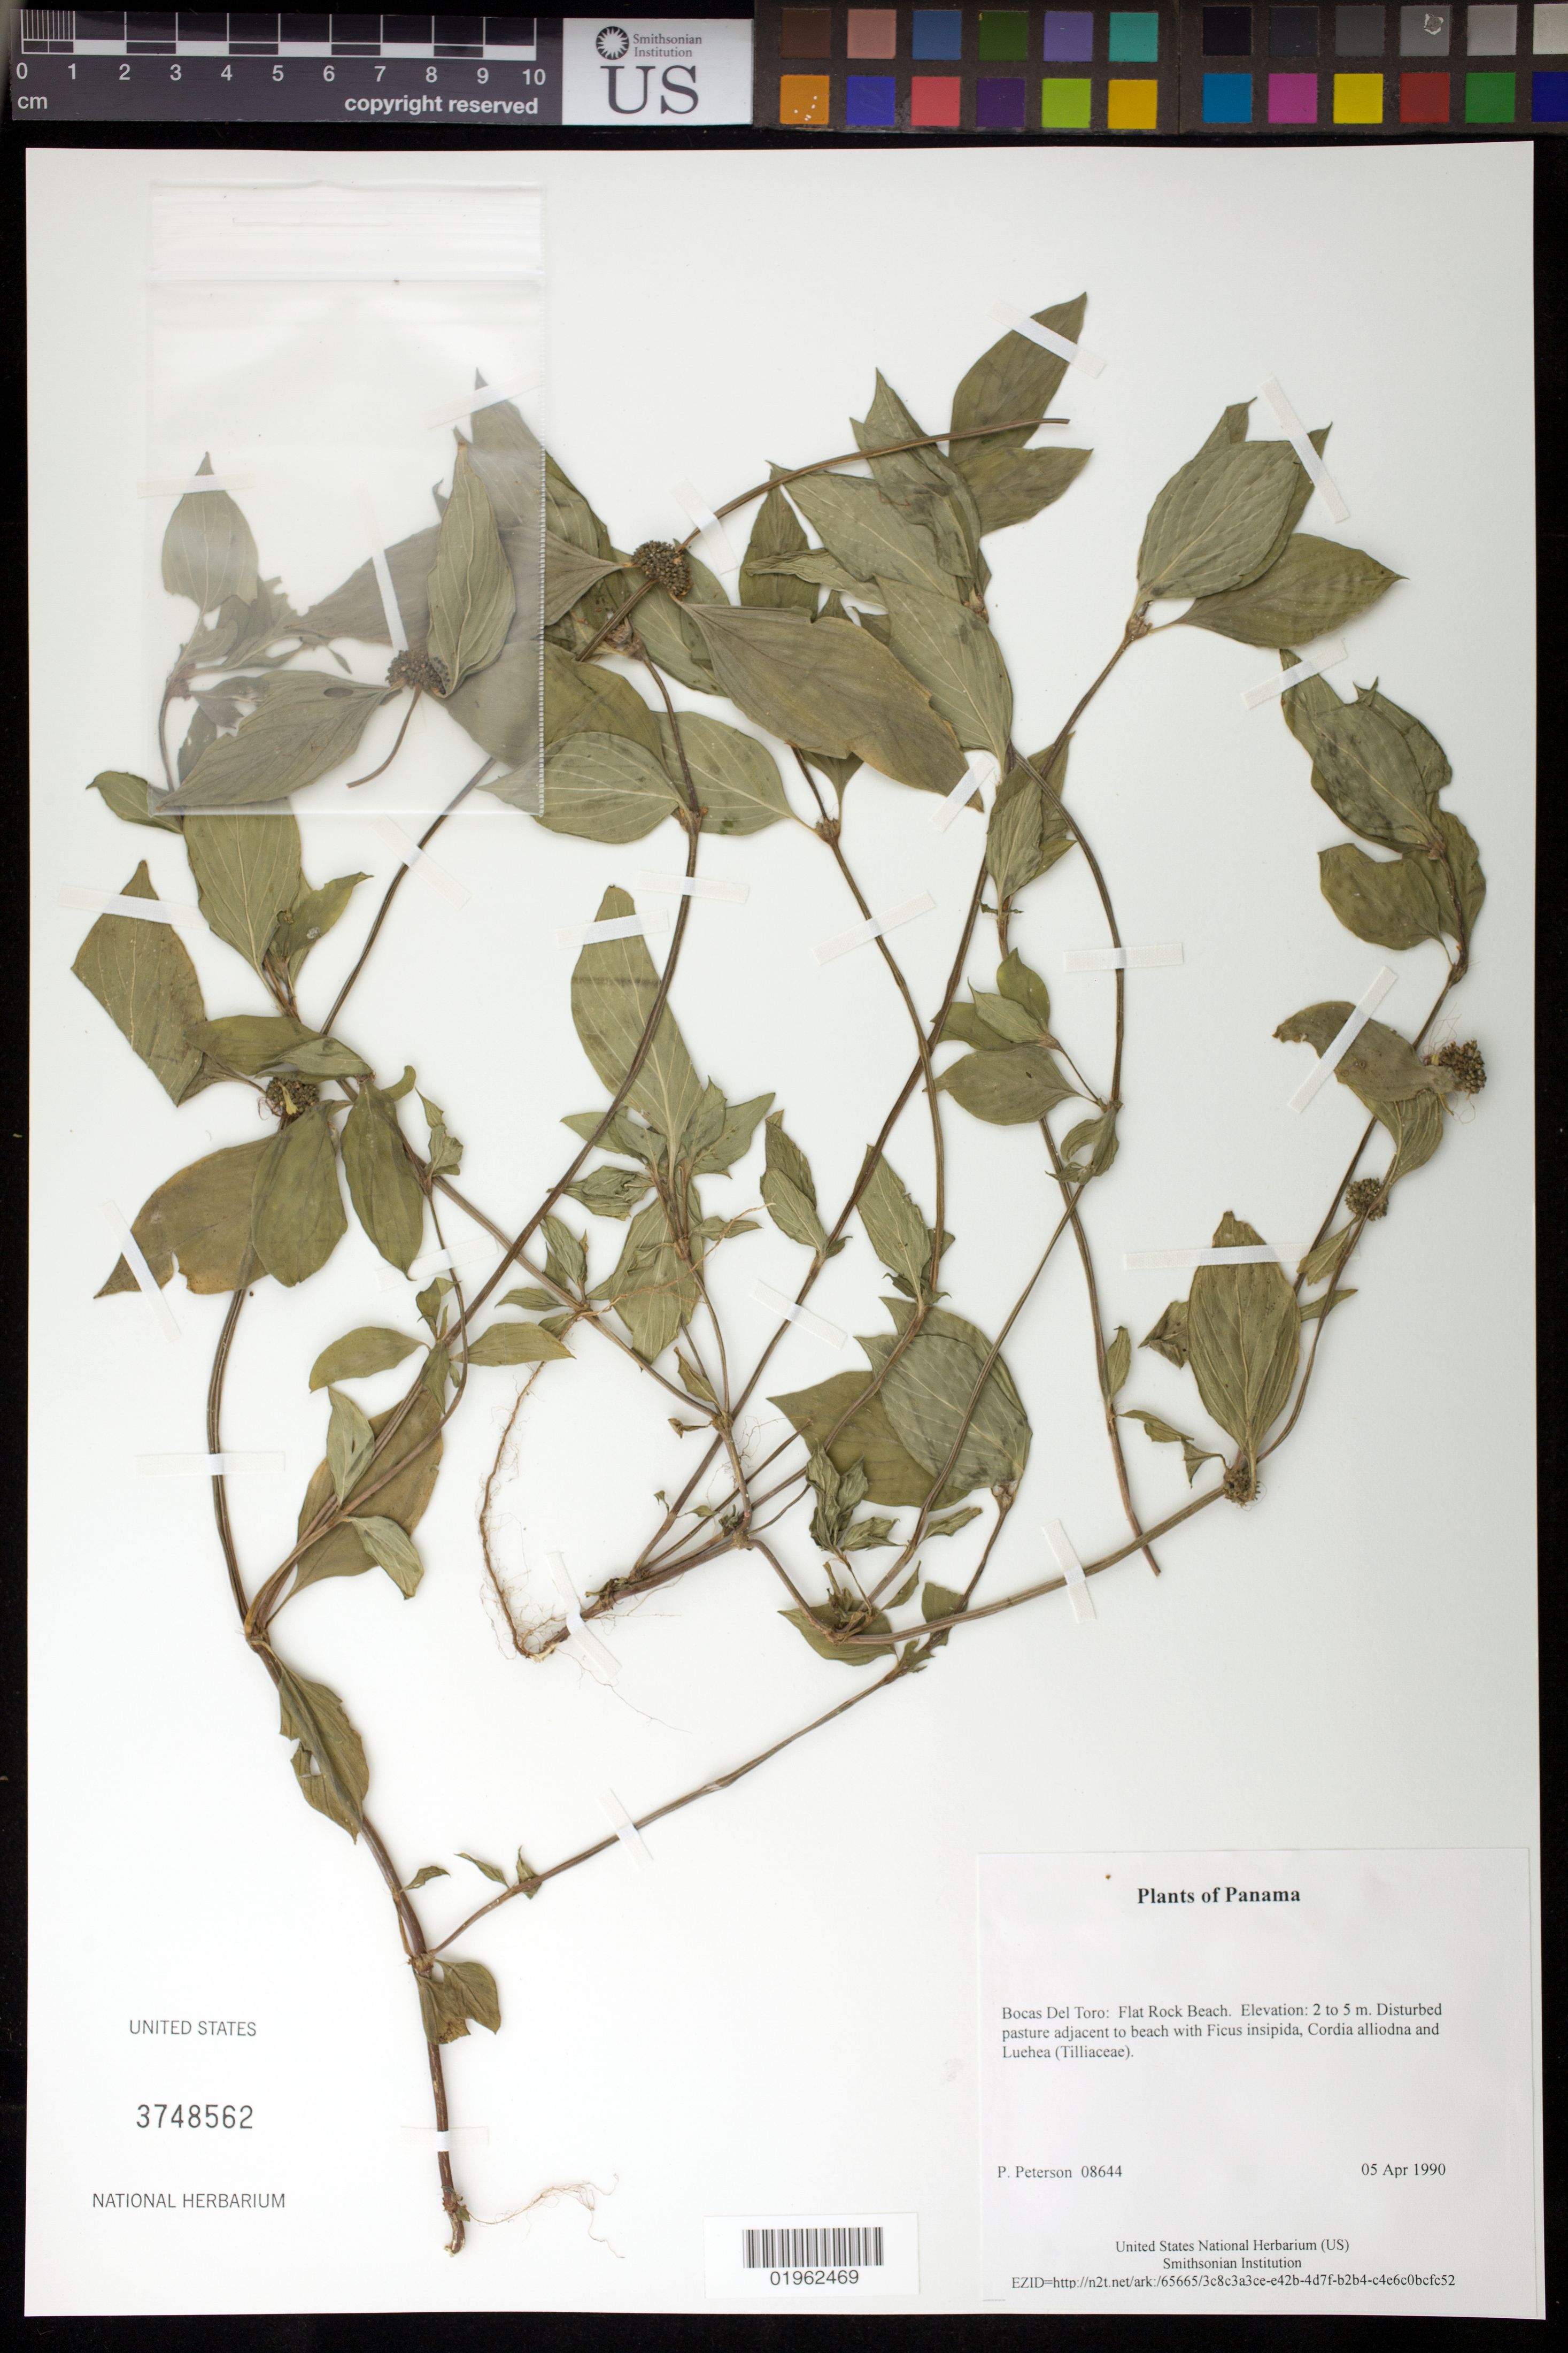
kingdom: Plantae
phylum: Tracheophyta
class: Magnoliopsida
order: Gentianales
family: Rubiaceae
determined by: Strong, Mark T., (BOT), Smithsonian Institution - National Museum of Natural History (UNITED STATES)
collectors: P. M. Peterson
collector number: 08644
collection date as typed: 05 Apr 1990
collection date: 1990-04-05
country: Panama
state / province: Bocas del Toro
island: Colón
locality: Flat Rock Beach.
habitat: Disturbed pasture adjacent to beach with Ficus insipida, Cordia alliodna and Luehea (Tilliaceae).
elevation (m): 2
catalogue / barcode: US 3748562